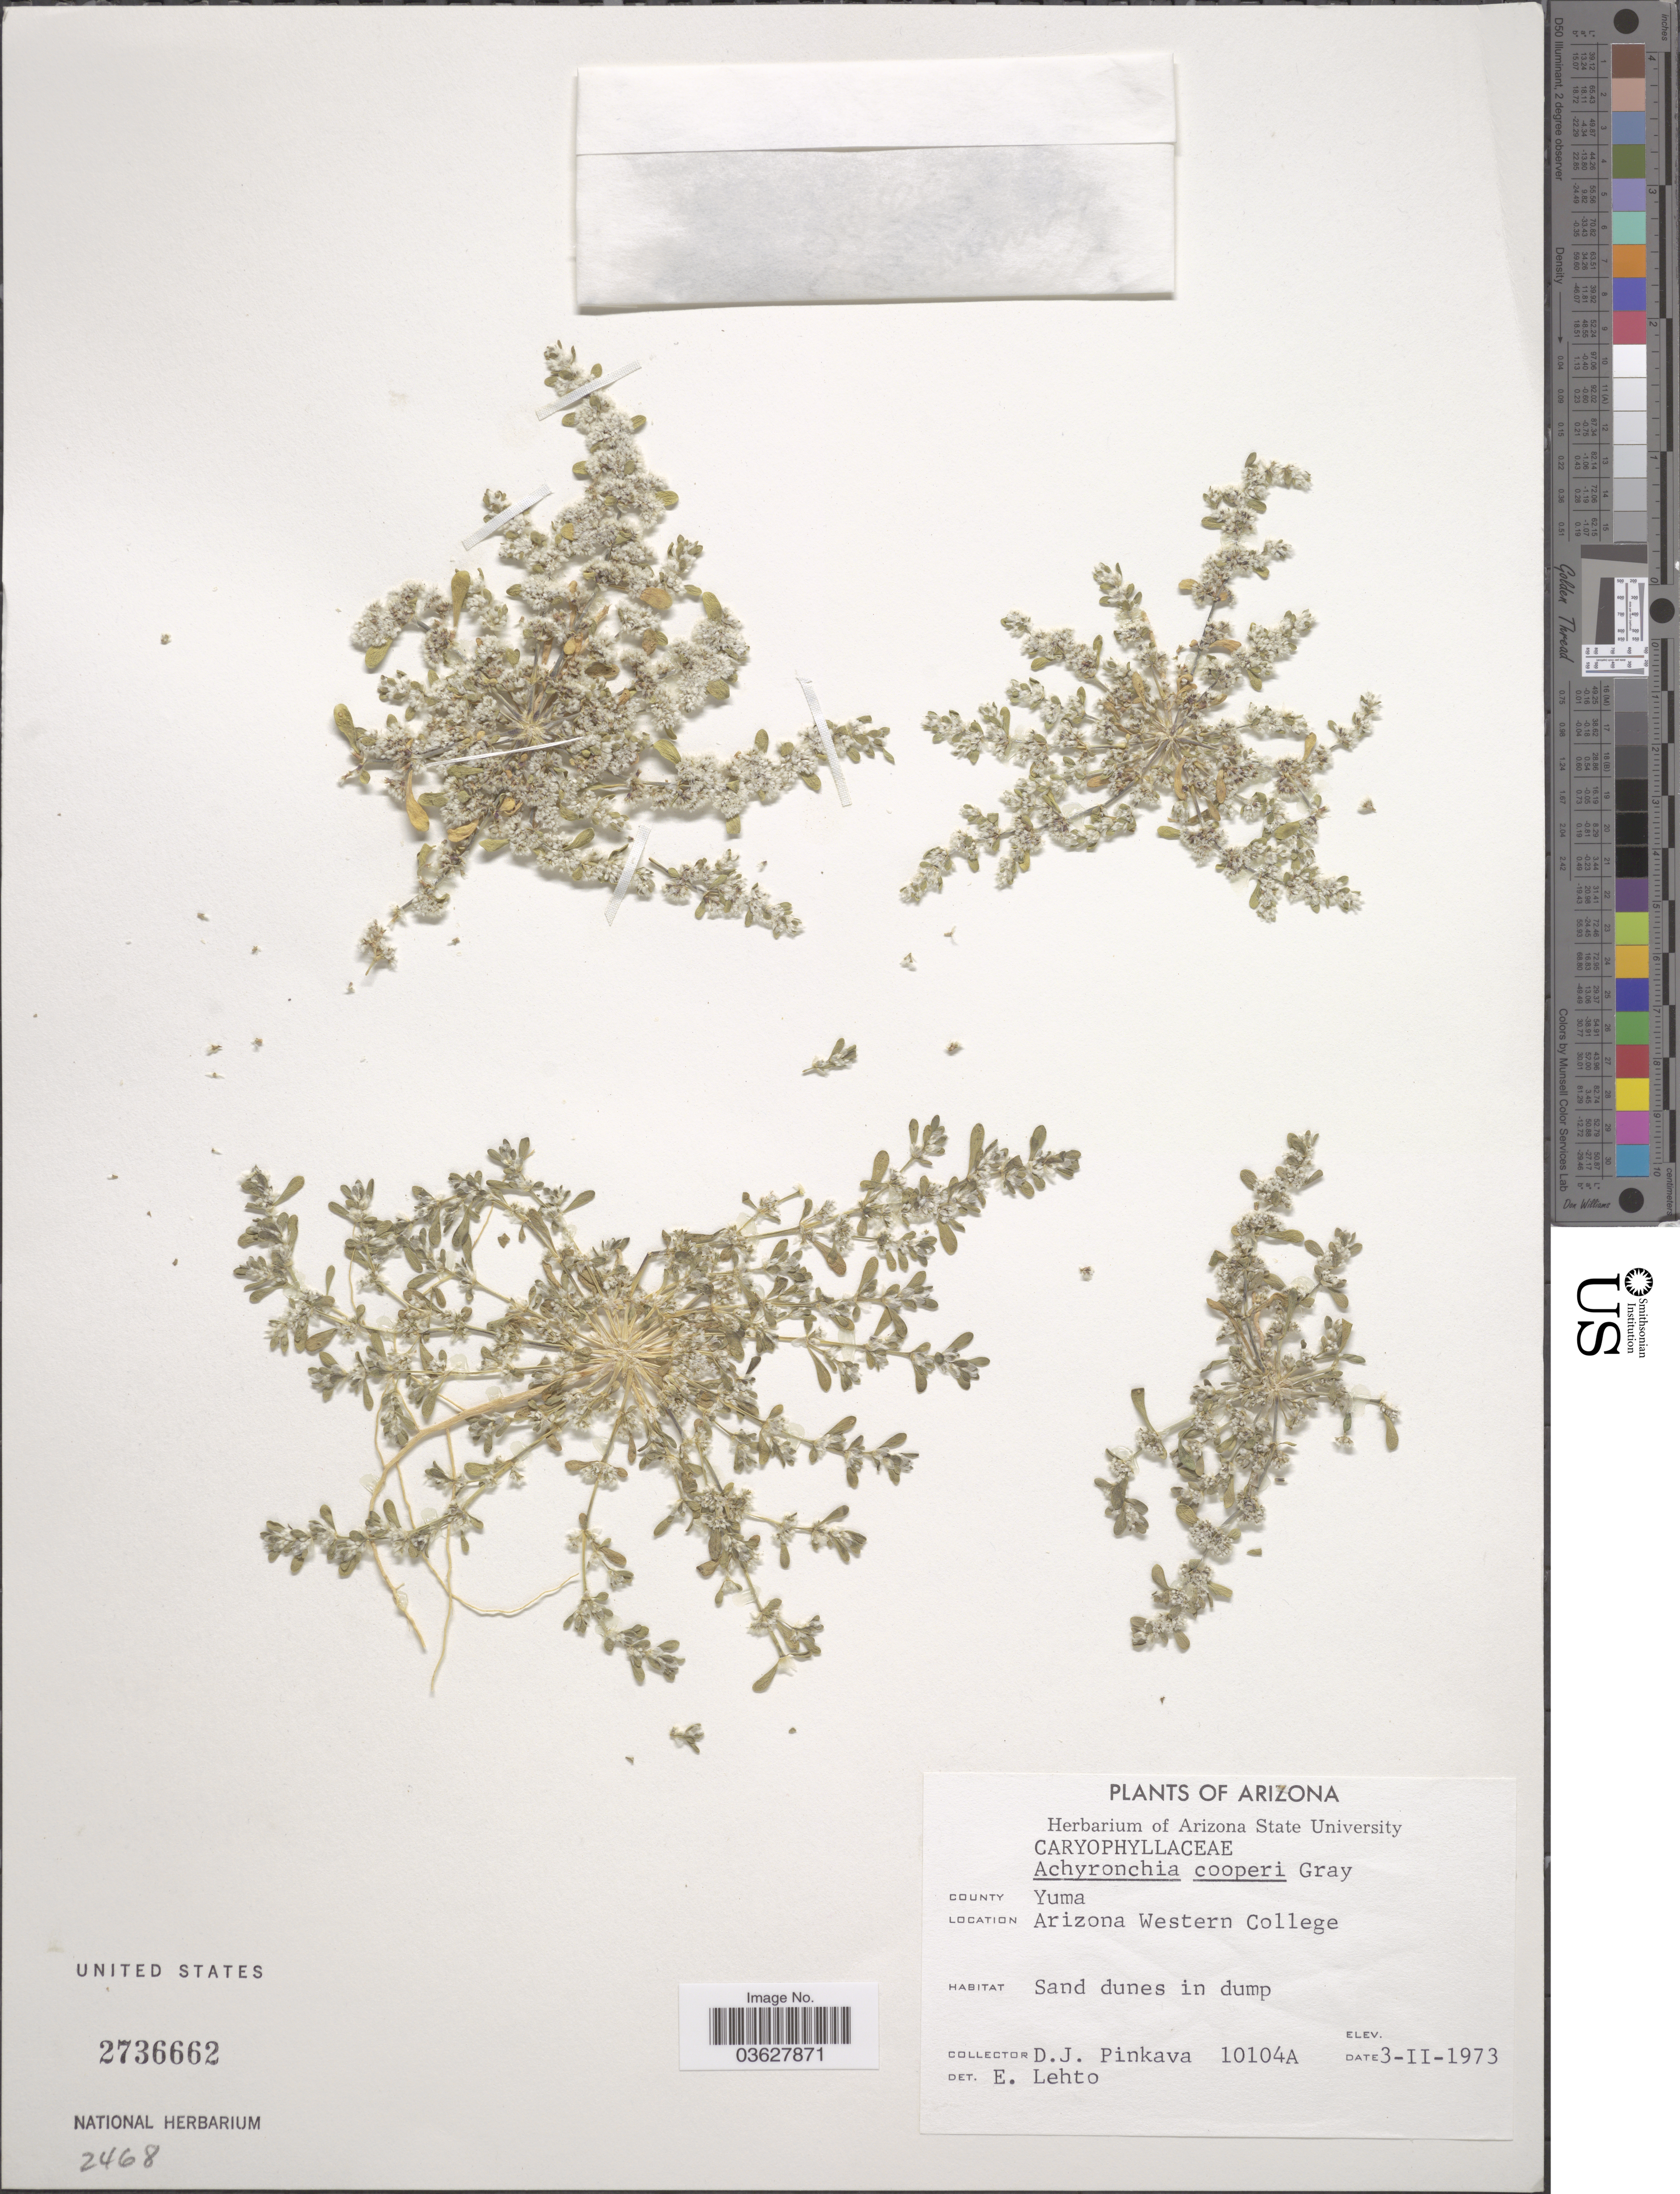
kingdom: Plantae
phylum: Tracheophyta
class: Magnoliopsida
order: Caryophyllales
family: Caryophyllaceae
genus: Achyronychia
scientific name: Achyronychia cooperi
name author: A. Gray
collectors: D. J. Pinkava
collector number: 10104A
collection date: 1973-02-03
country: United States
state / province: Arizona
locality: County Yuma. Arizona Western College.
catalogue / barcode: US 2736662